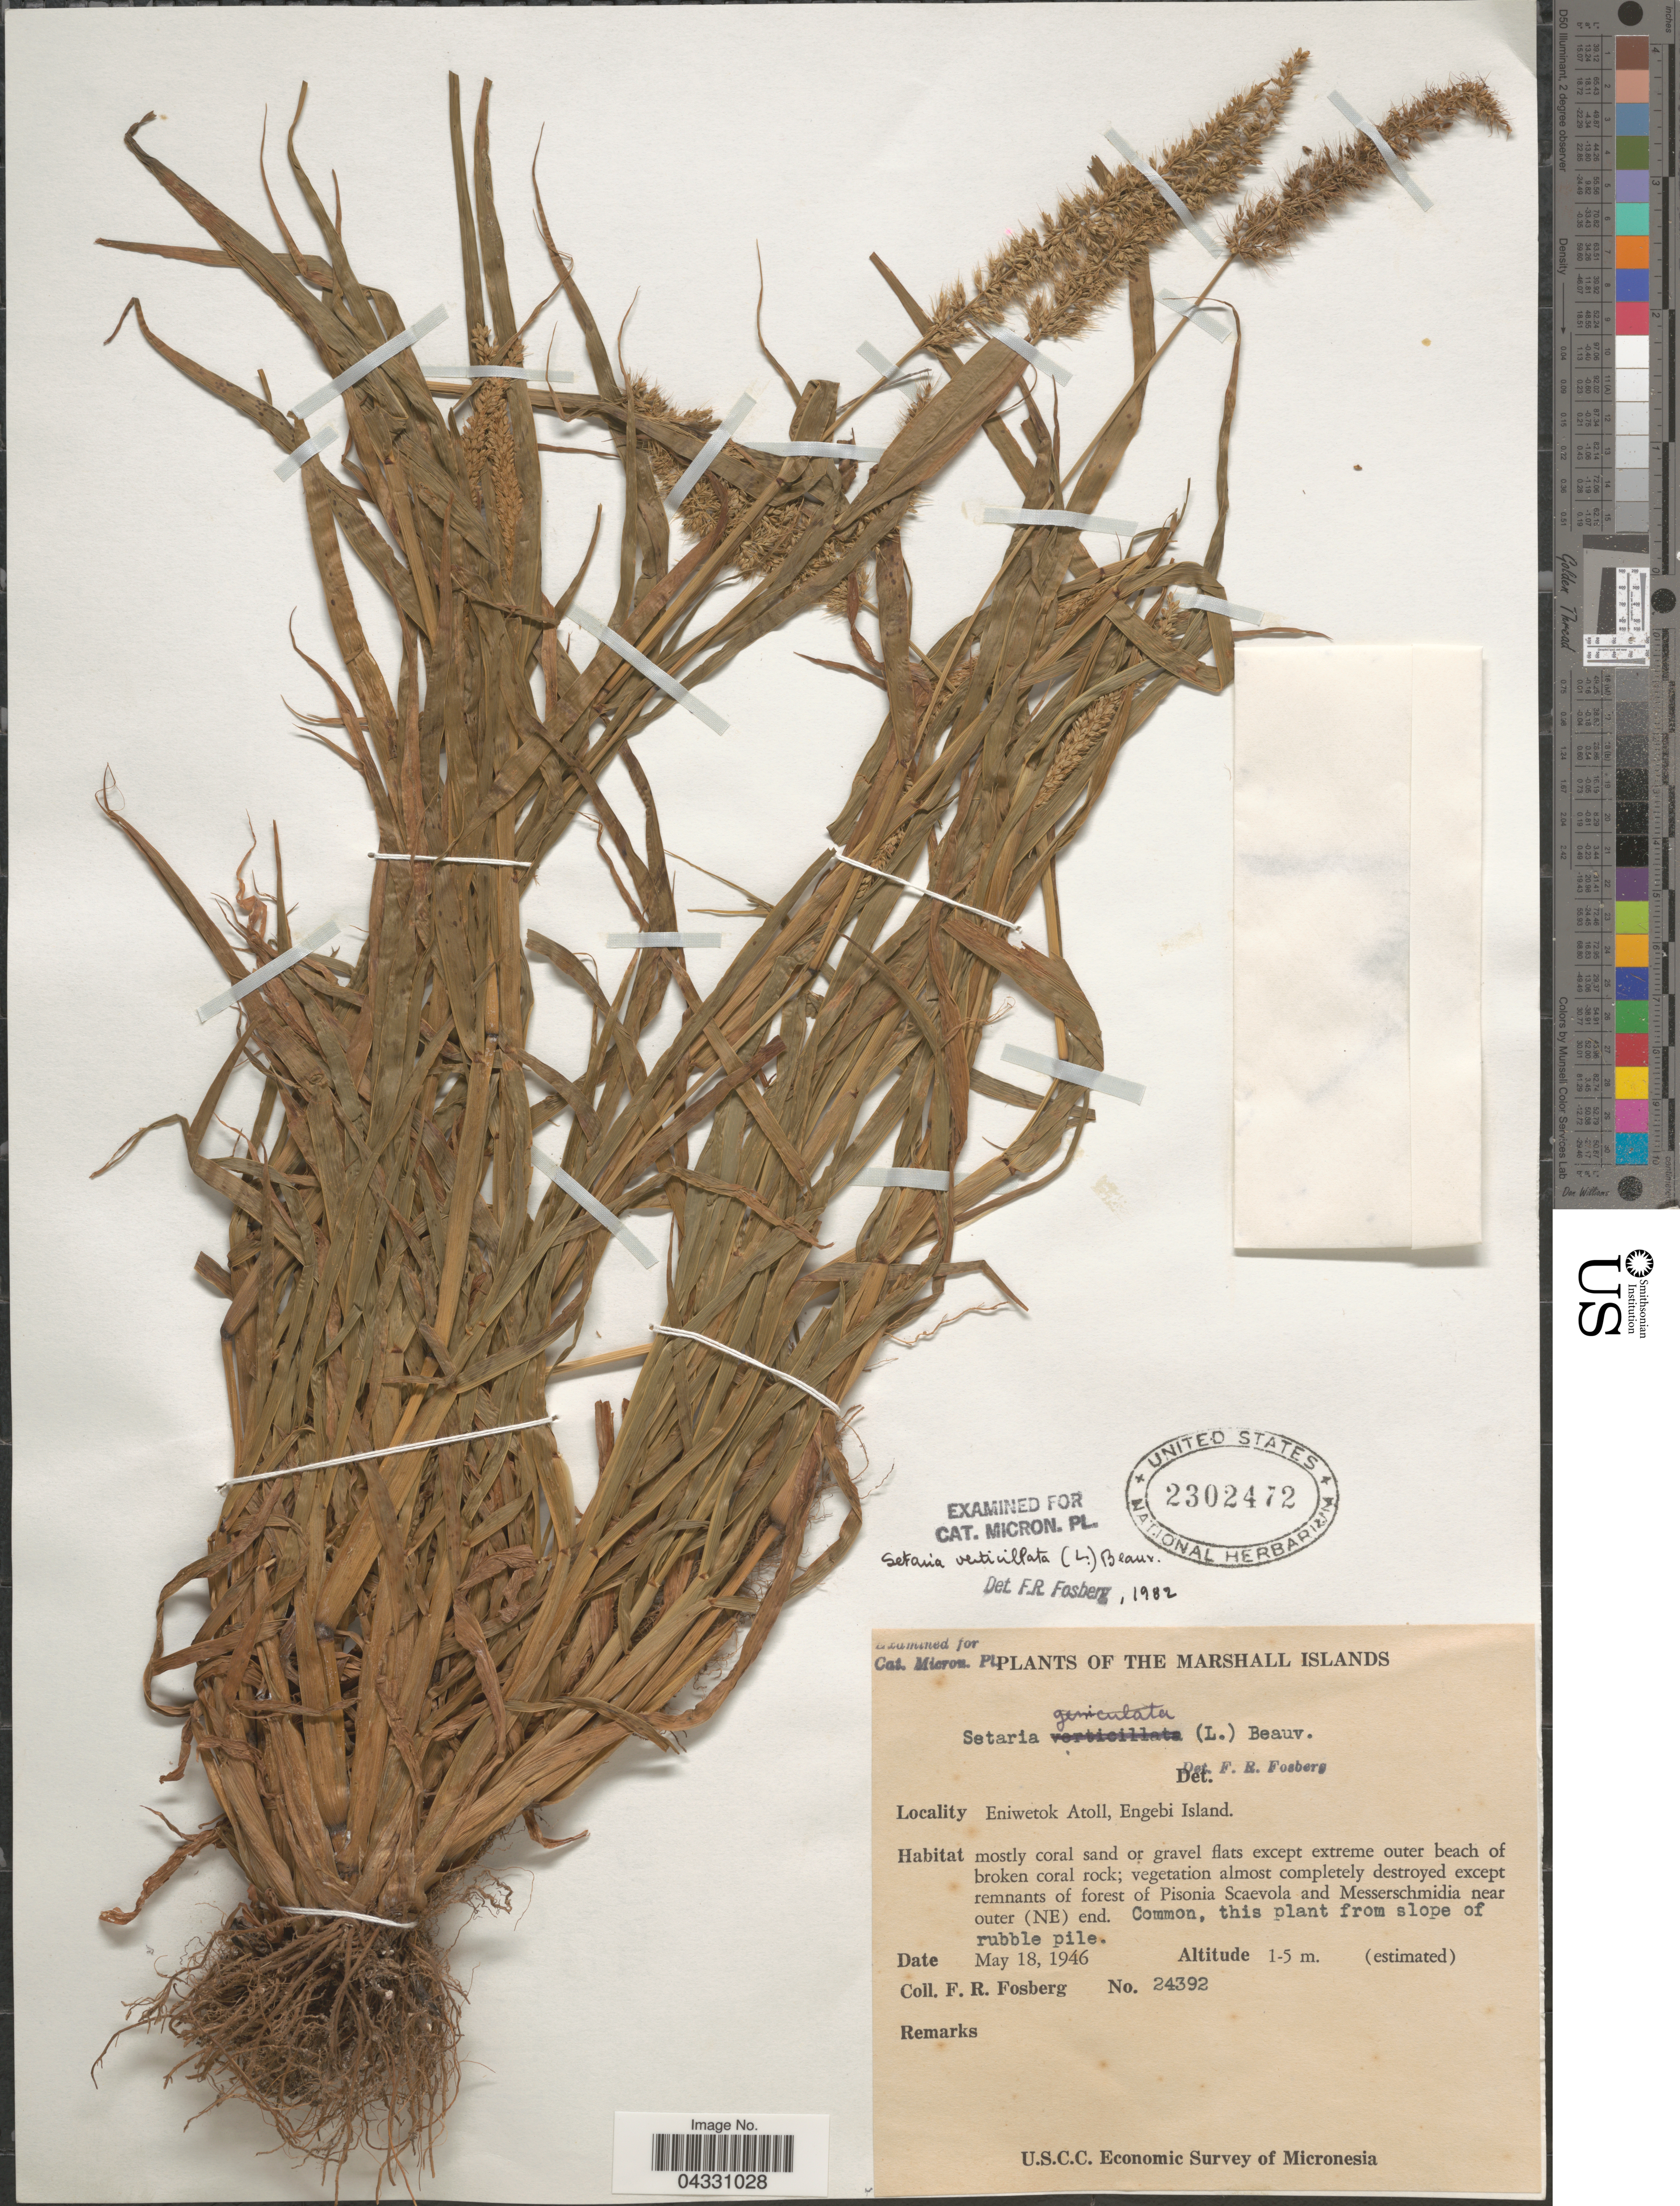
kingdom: Plantae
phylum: Tracheophyta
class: Liliopsida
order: Poales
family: Poaceae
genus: Setaria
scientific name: Setaria adhaerens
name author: (Forssk.) Chiov.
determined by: Wagner, W. L., (BOT), Smithsonian Institution - National Museum of Natural History (UNITED STATES)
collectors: F. R. Fosberg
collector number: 24392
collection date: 1946-05-18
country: Marshall Islands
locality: Eniwetok Atoll, Engebi Island. U.S.C.C. Economic Survey of Micronesia.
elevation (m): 1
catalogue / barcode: US 2302472